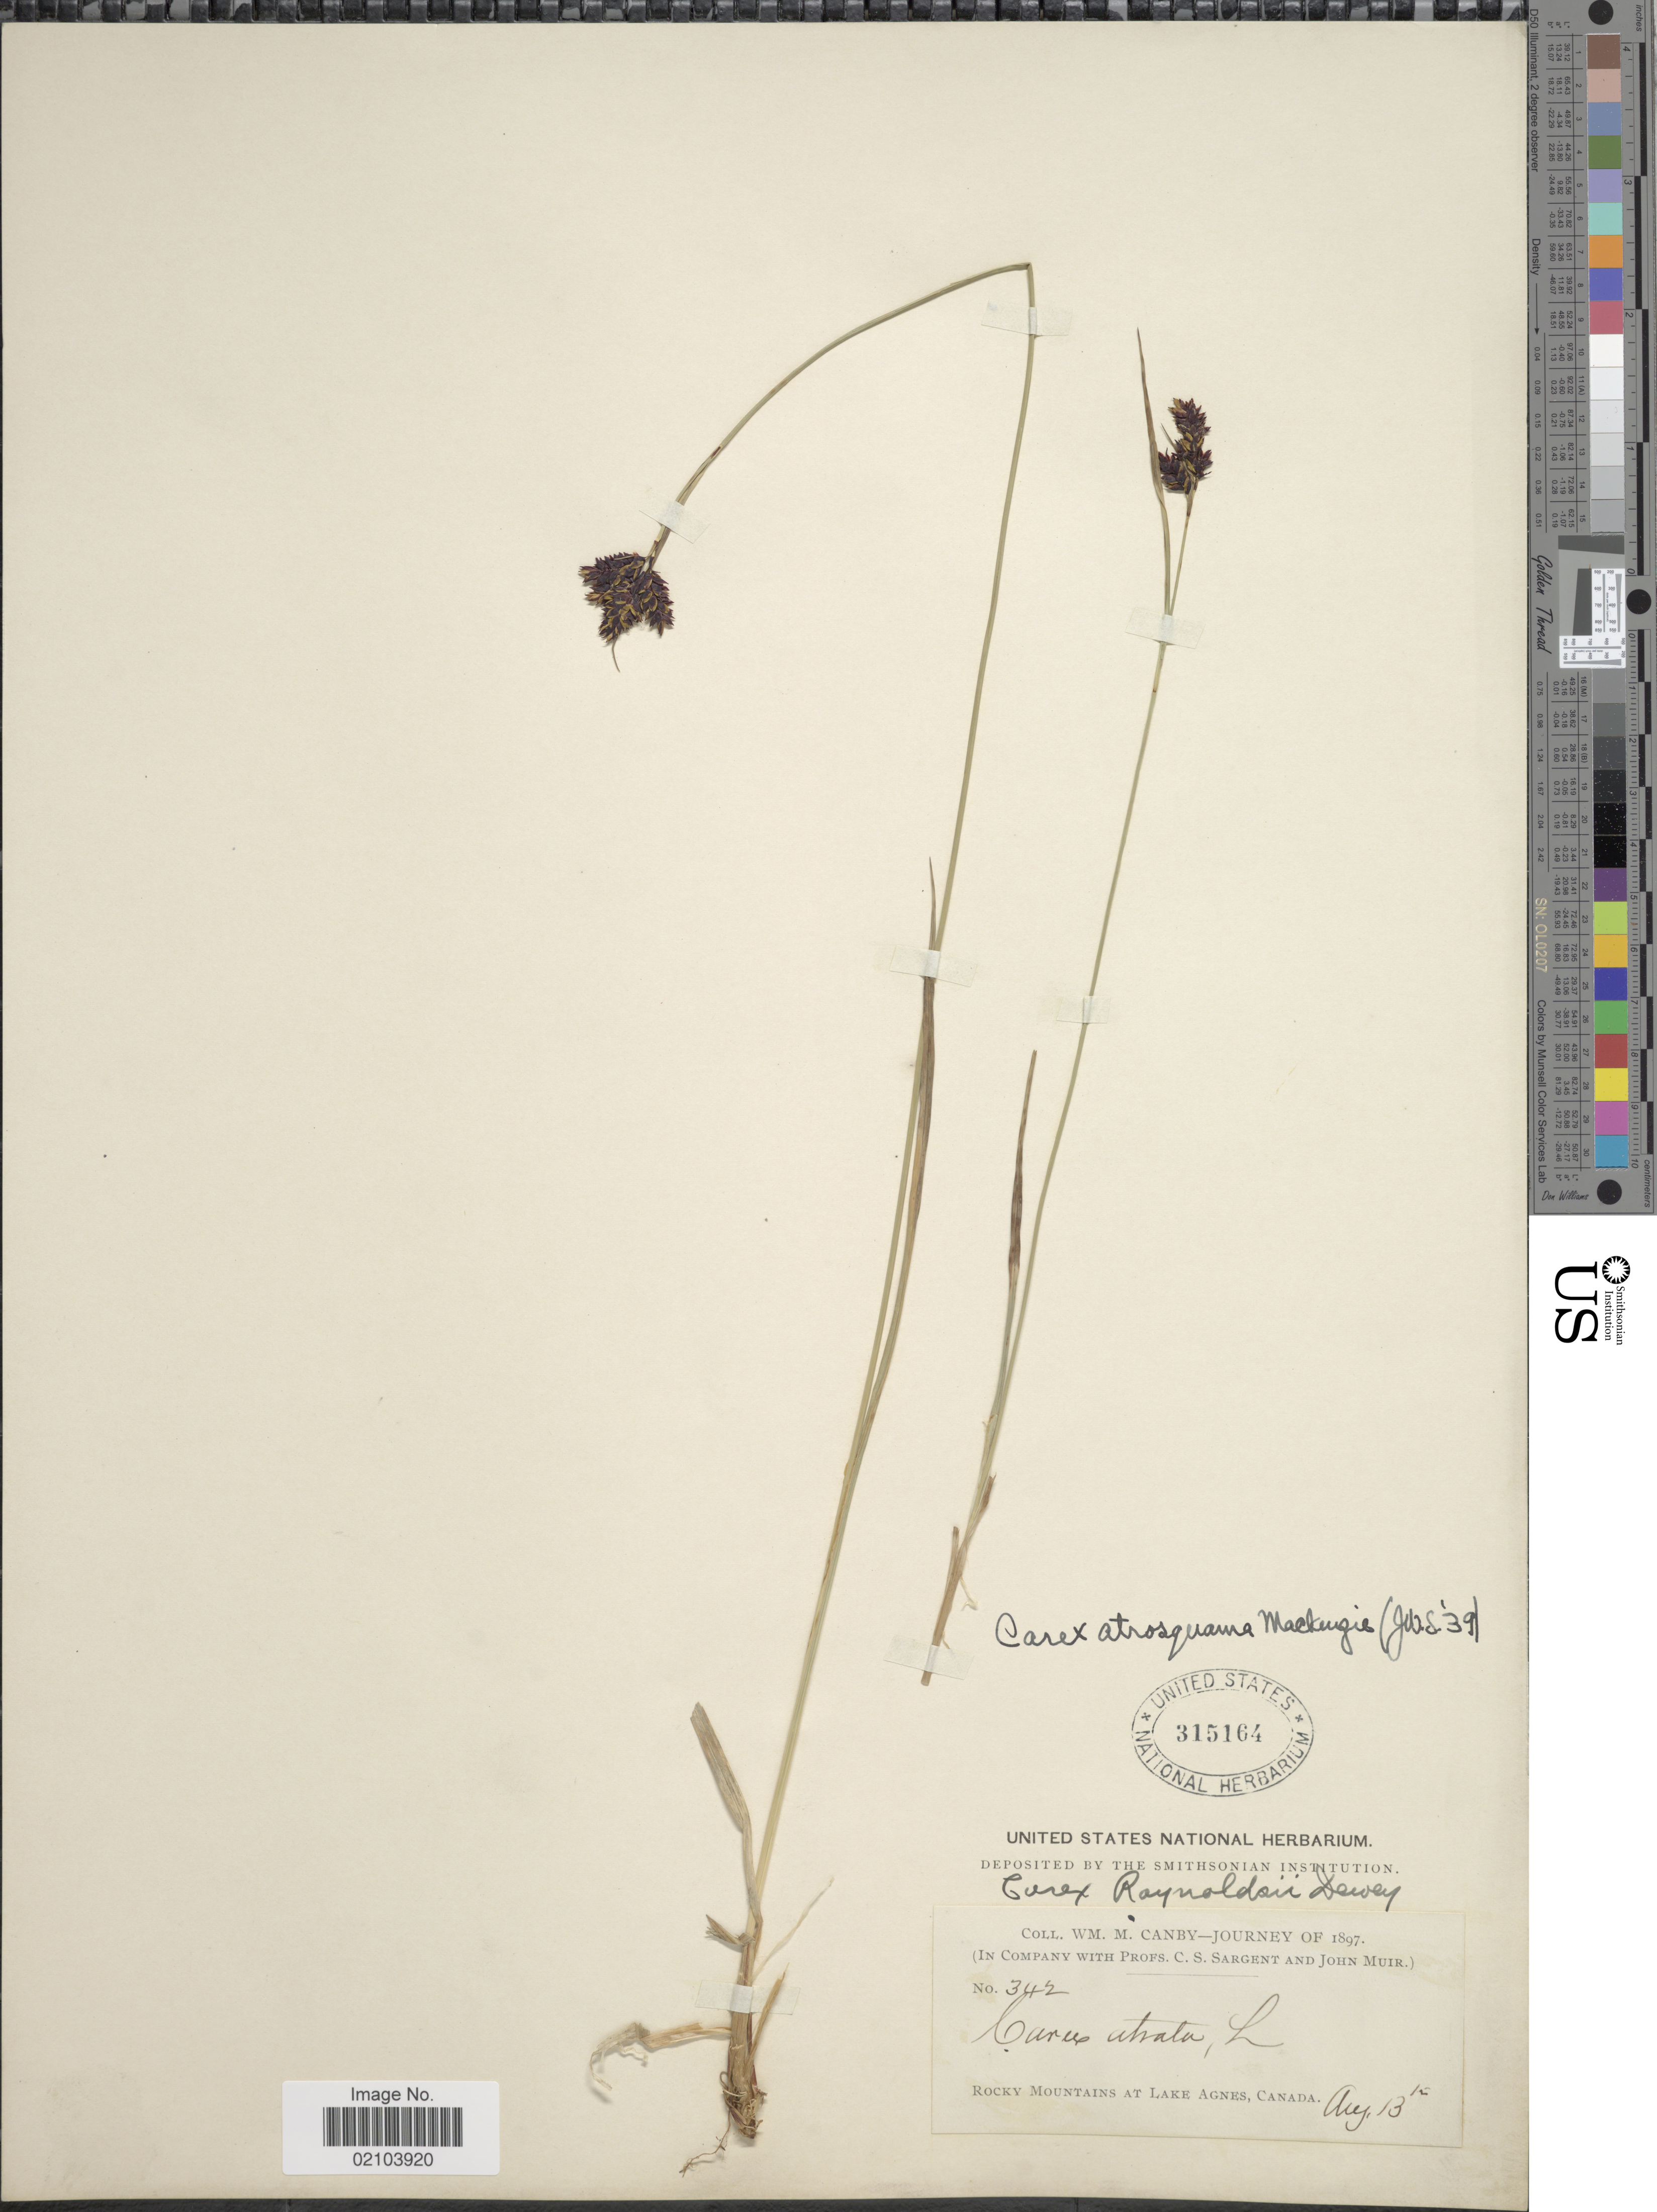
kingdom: Plantae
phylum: Tracheophyta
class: Liliopsida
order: Poales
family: Cyperaceae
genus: Carex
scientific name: Carex atrosquama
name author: Mack.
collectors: W. M. Canby, C. S. Sargent & J. Muir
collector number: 342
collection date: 1897-08-13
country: Canada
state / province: Alberta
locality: Rocky Mountains at Lake Agnes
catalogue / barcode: US 315164